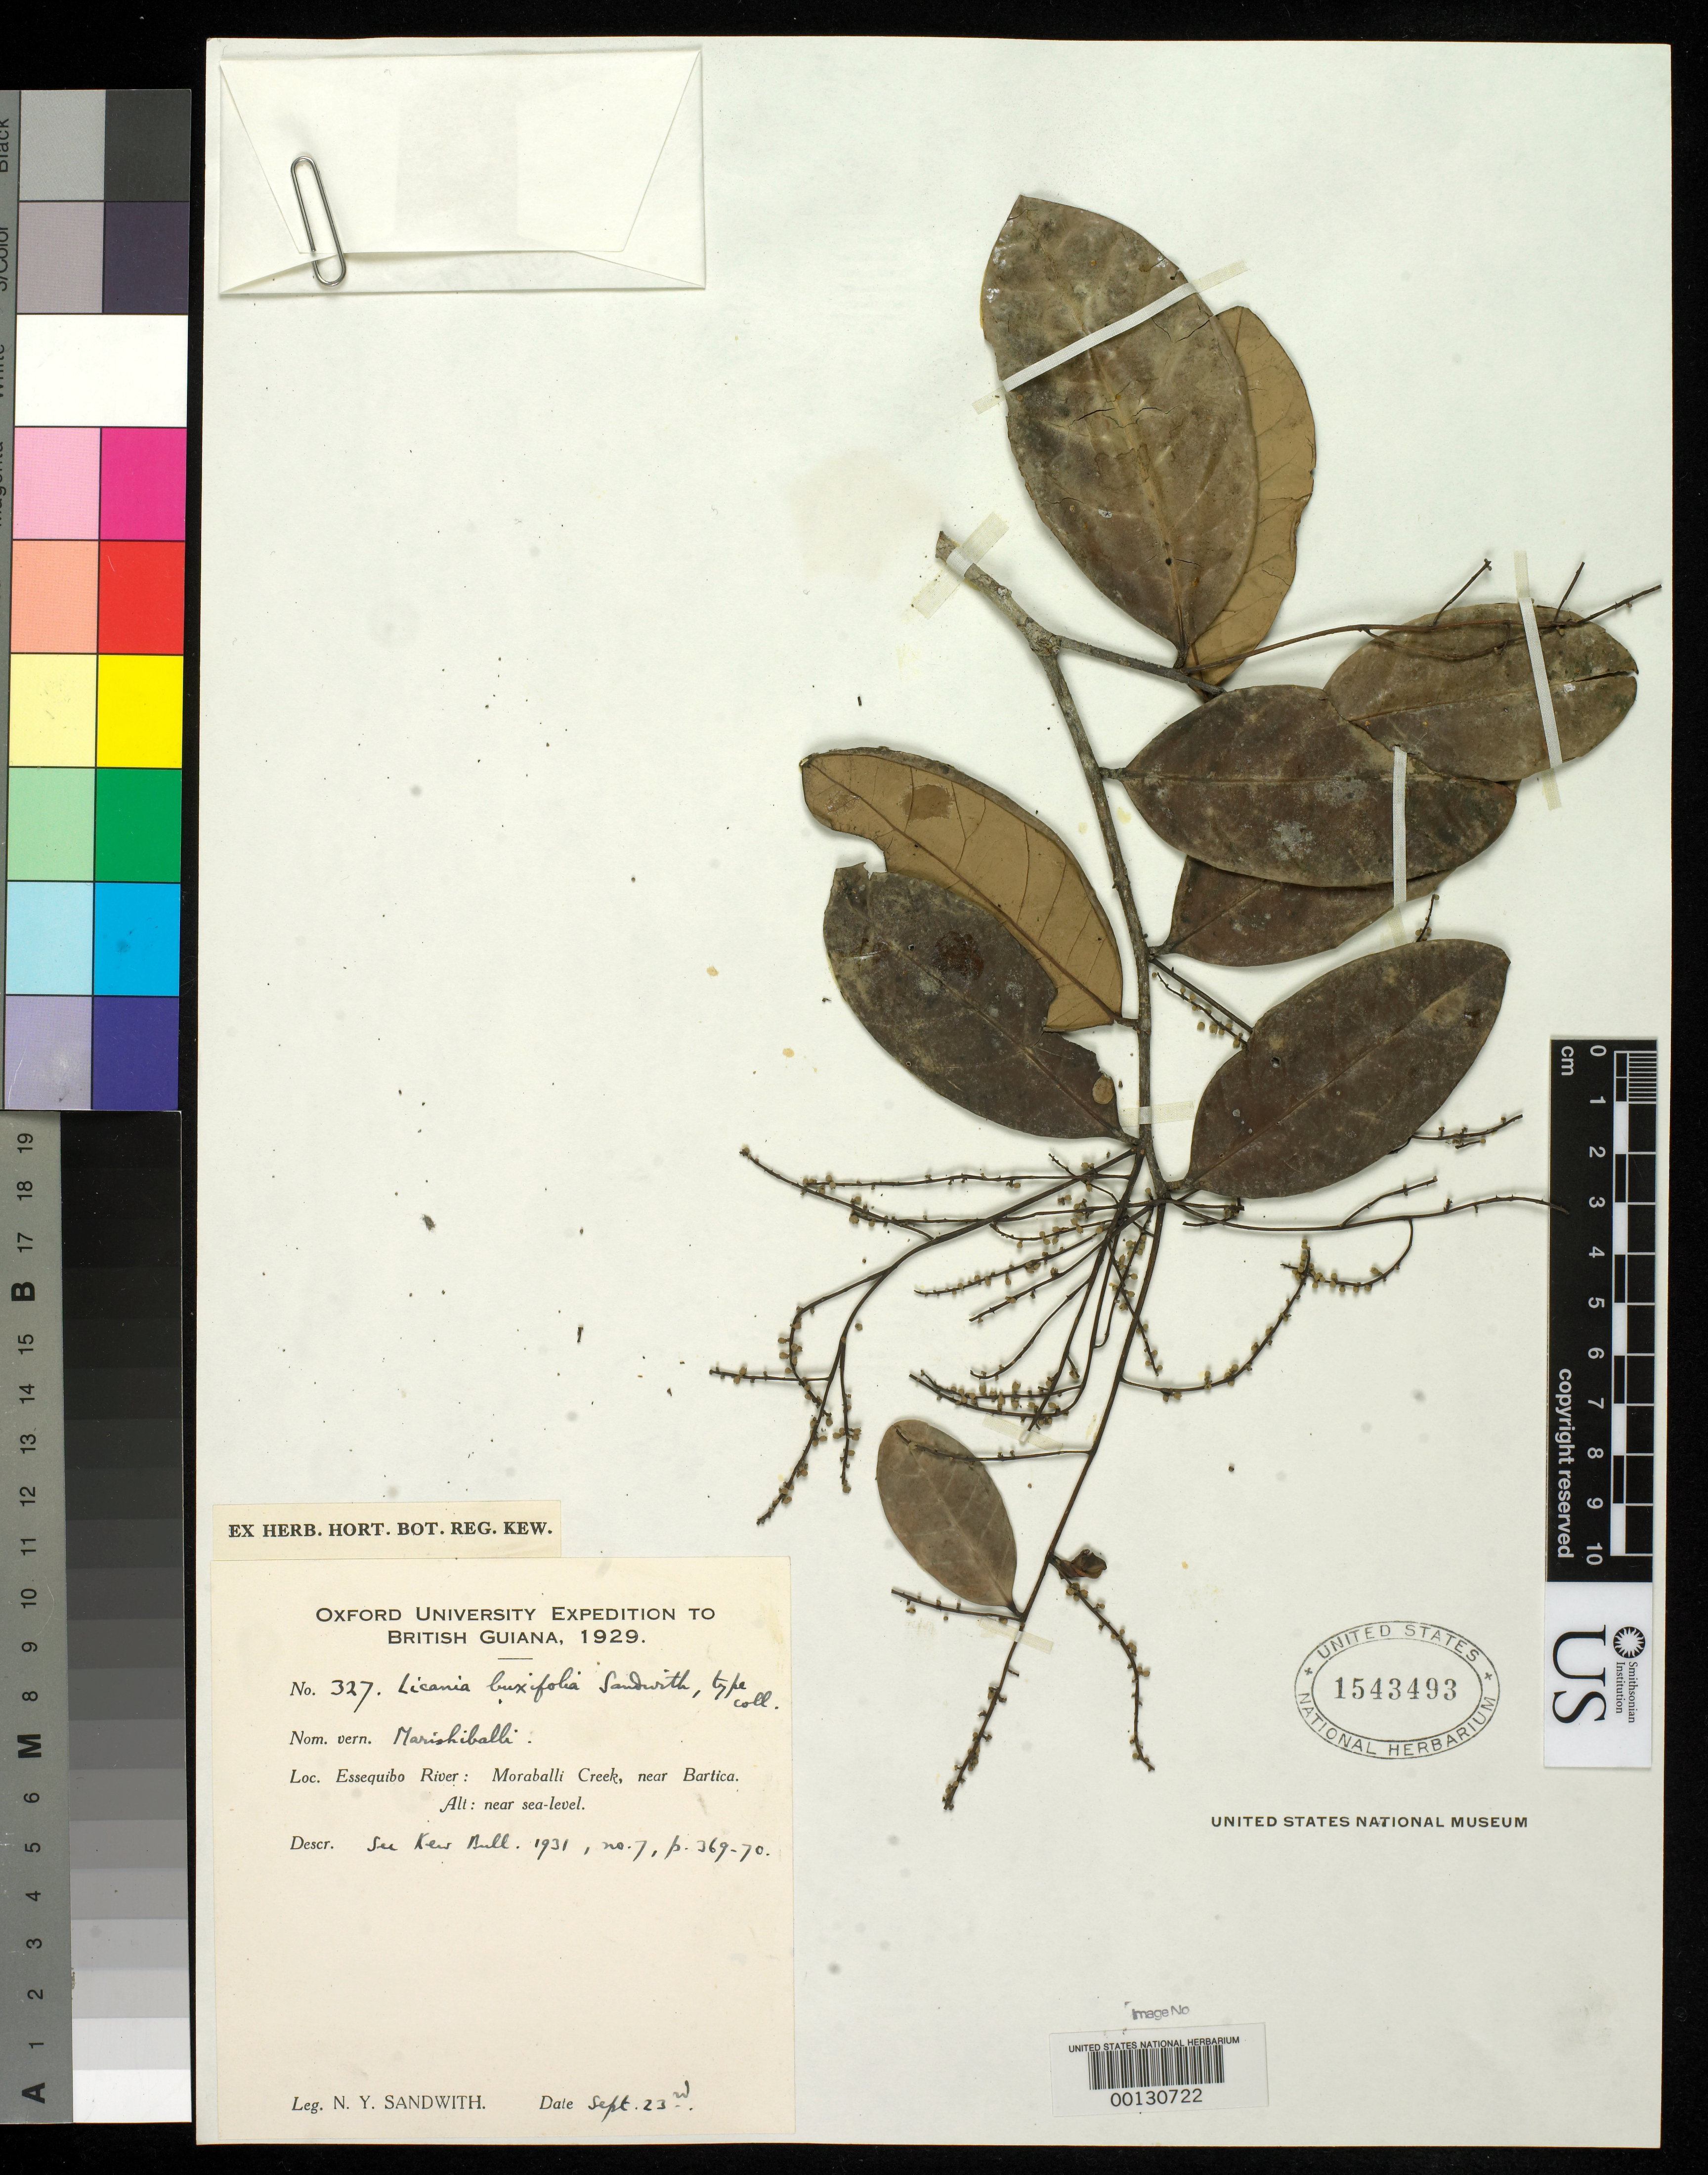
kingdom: Plantae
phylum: Tracheophyta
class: Magnoliopsida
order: Malpighiales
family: Chrysobalanaceae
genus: Licania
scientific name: Licania buxifolia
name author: Sandwith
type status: Isotype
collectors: N. Y. Sandwith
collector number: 327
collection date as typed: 23 Sep 1929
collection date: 1929-09-23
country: Guyana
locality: Essequibo River, Moroballi Creek, near Bartica.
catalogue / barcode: US 1543493